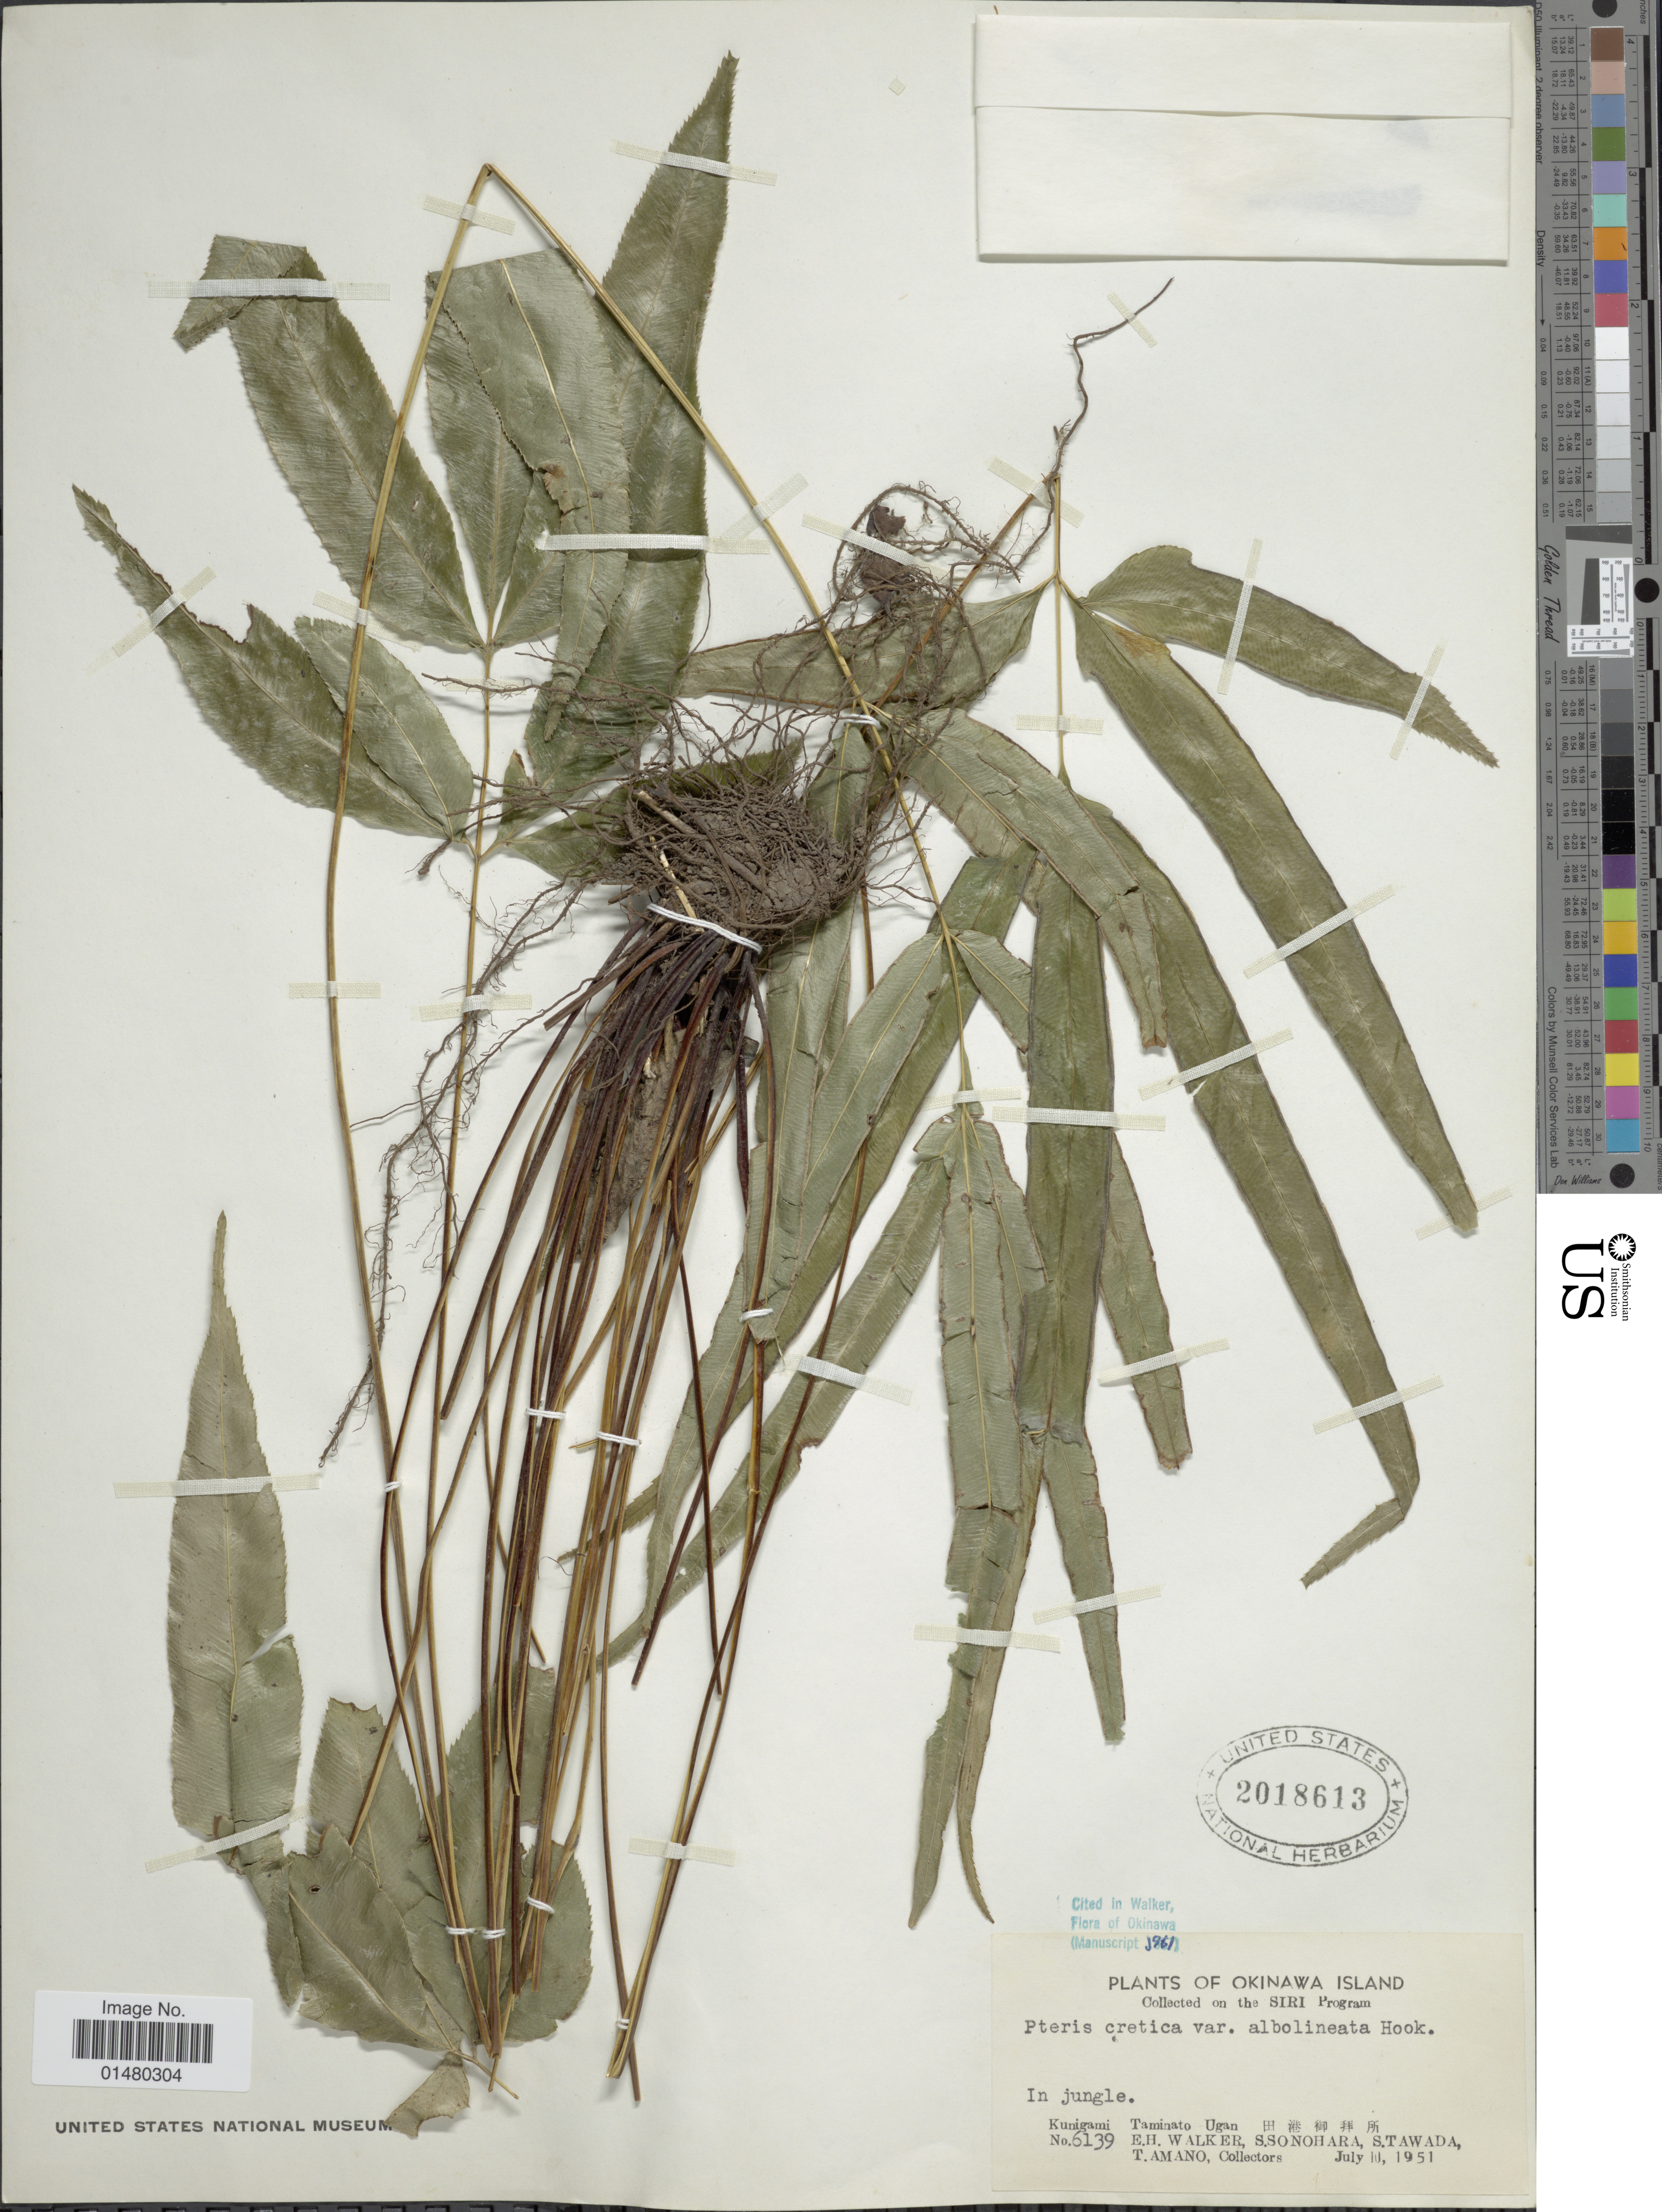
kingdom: Plantae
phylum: Tracheophyta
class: Polypodiopsida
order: Polypodiales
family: Pteridaceae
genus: Pteris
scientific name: Pteris cretica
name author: L.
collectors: E. H. Walker, S. Sonohara, S. Tawada & T. Amano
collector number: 6139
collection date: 1951-07-10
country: Japan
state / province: Okinawa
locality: Okinawa Island, In jungle, Kunigami Taminato Ugan [Foreign script]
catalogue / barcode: US 2018613